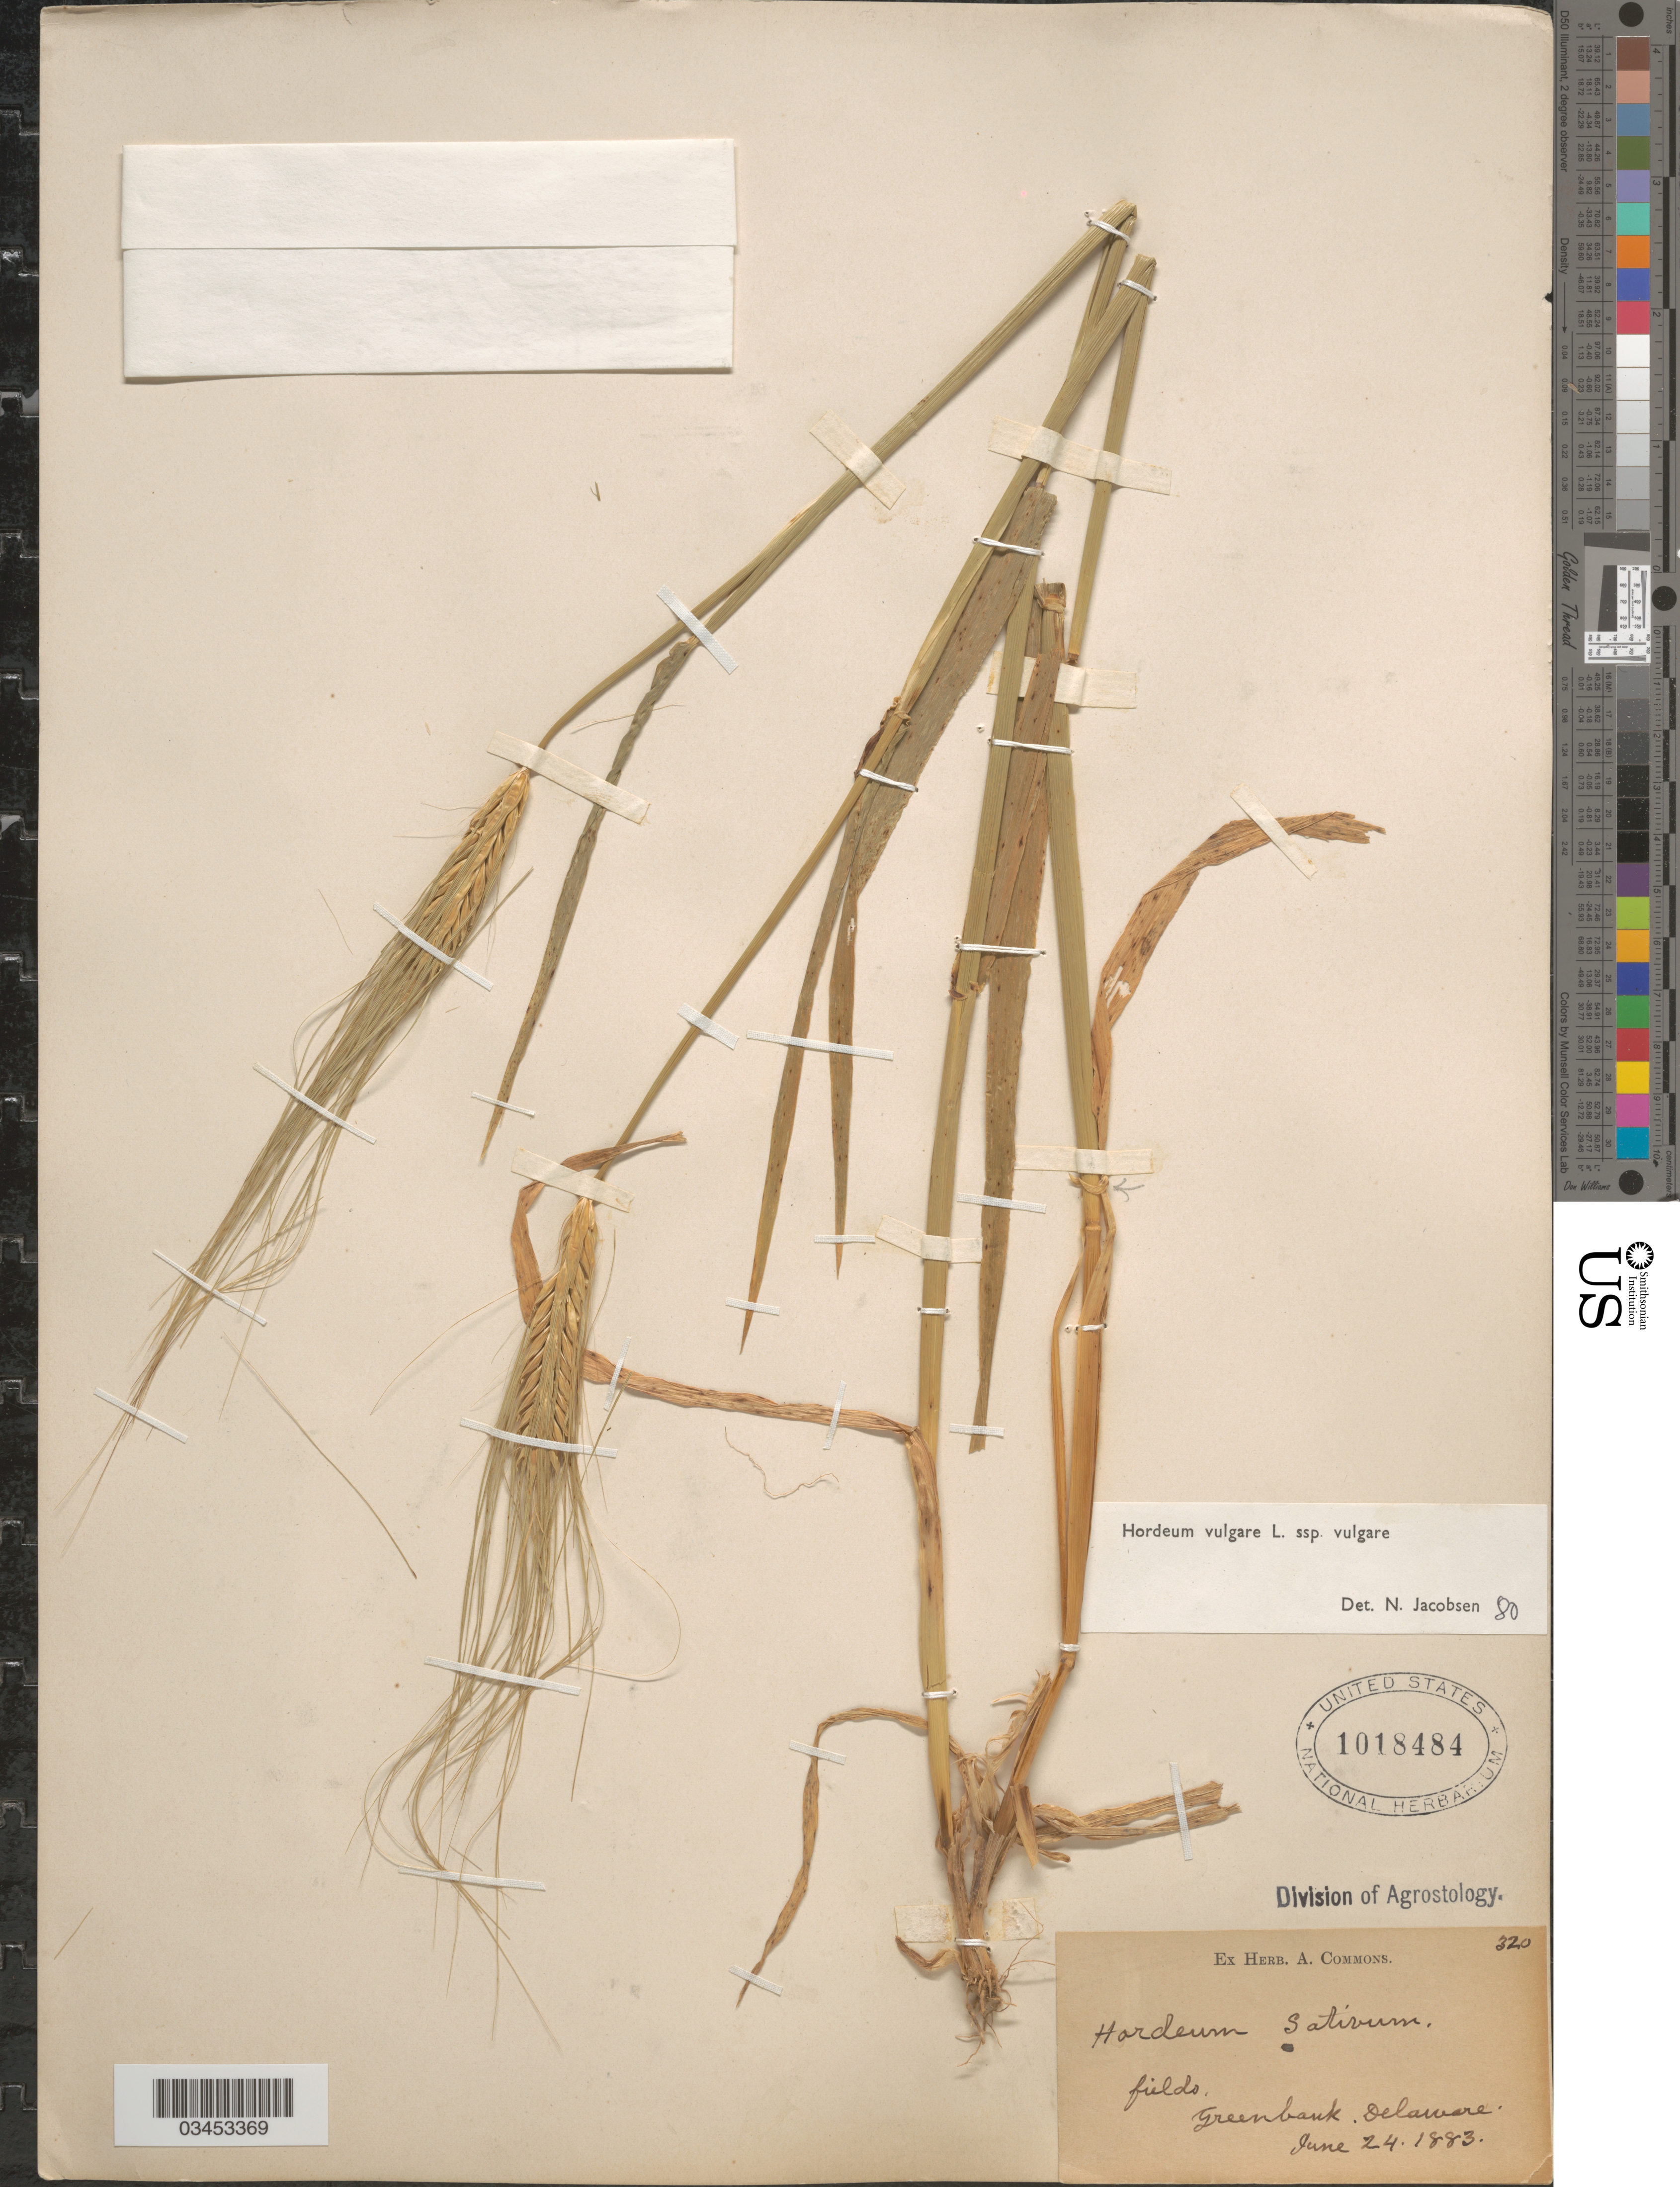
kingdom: Plantae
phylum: Tracheophyta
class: Liliopsida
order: Poales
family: Poaceae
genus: Hordeum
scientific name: Hordeum vulgare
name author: L.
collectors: ex herb. A. Commons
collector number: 320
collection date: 1883-06-24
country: United States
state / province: Delaware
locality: Greenbank.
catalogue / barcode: US 1018484